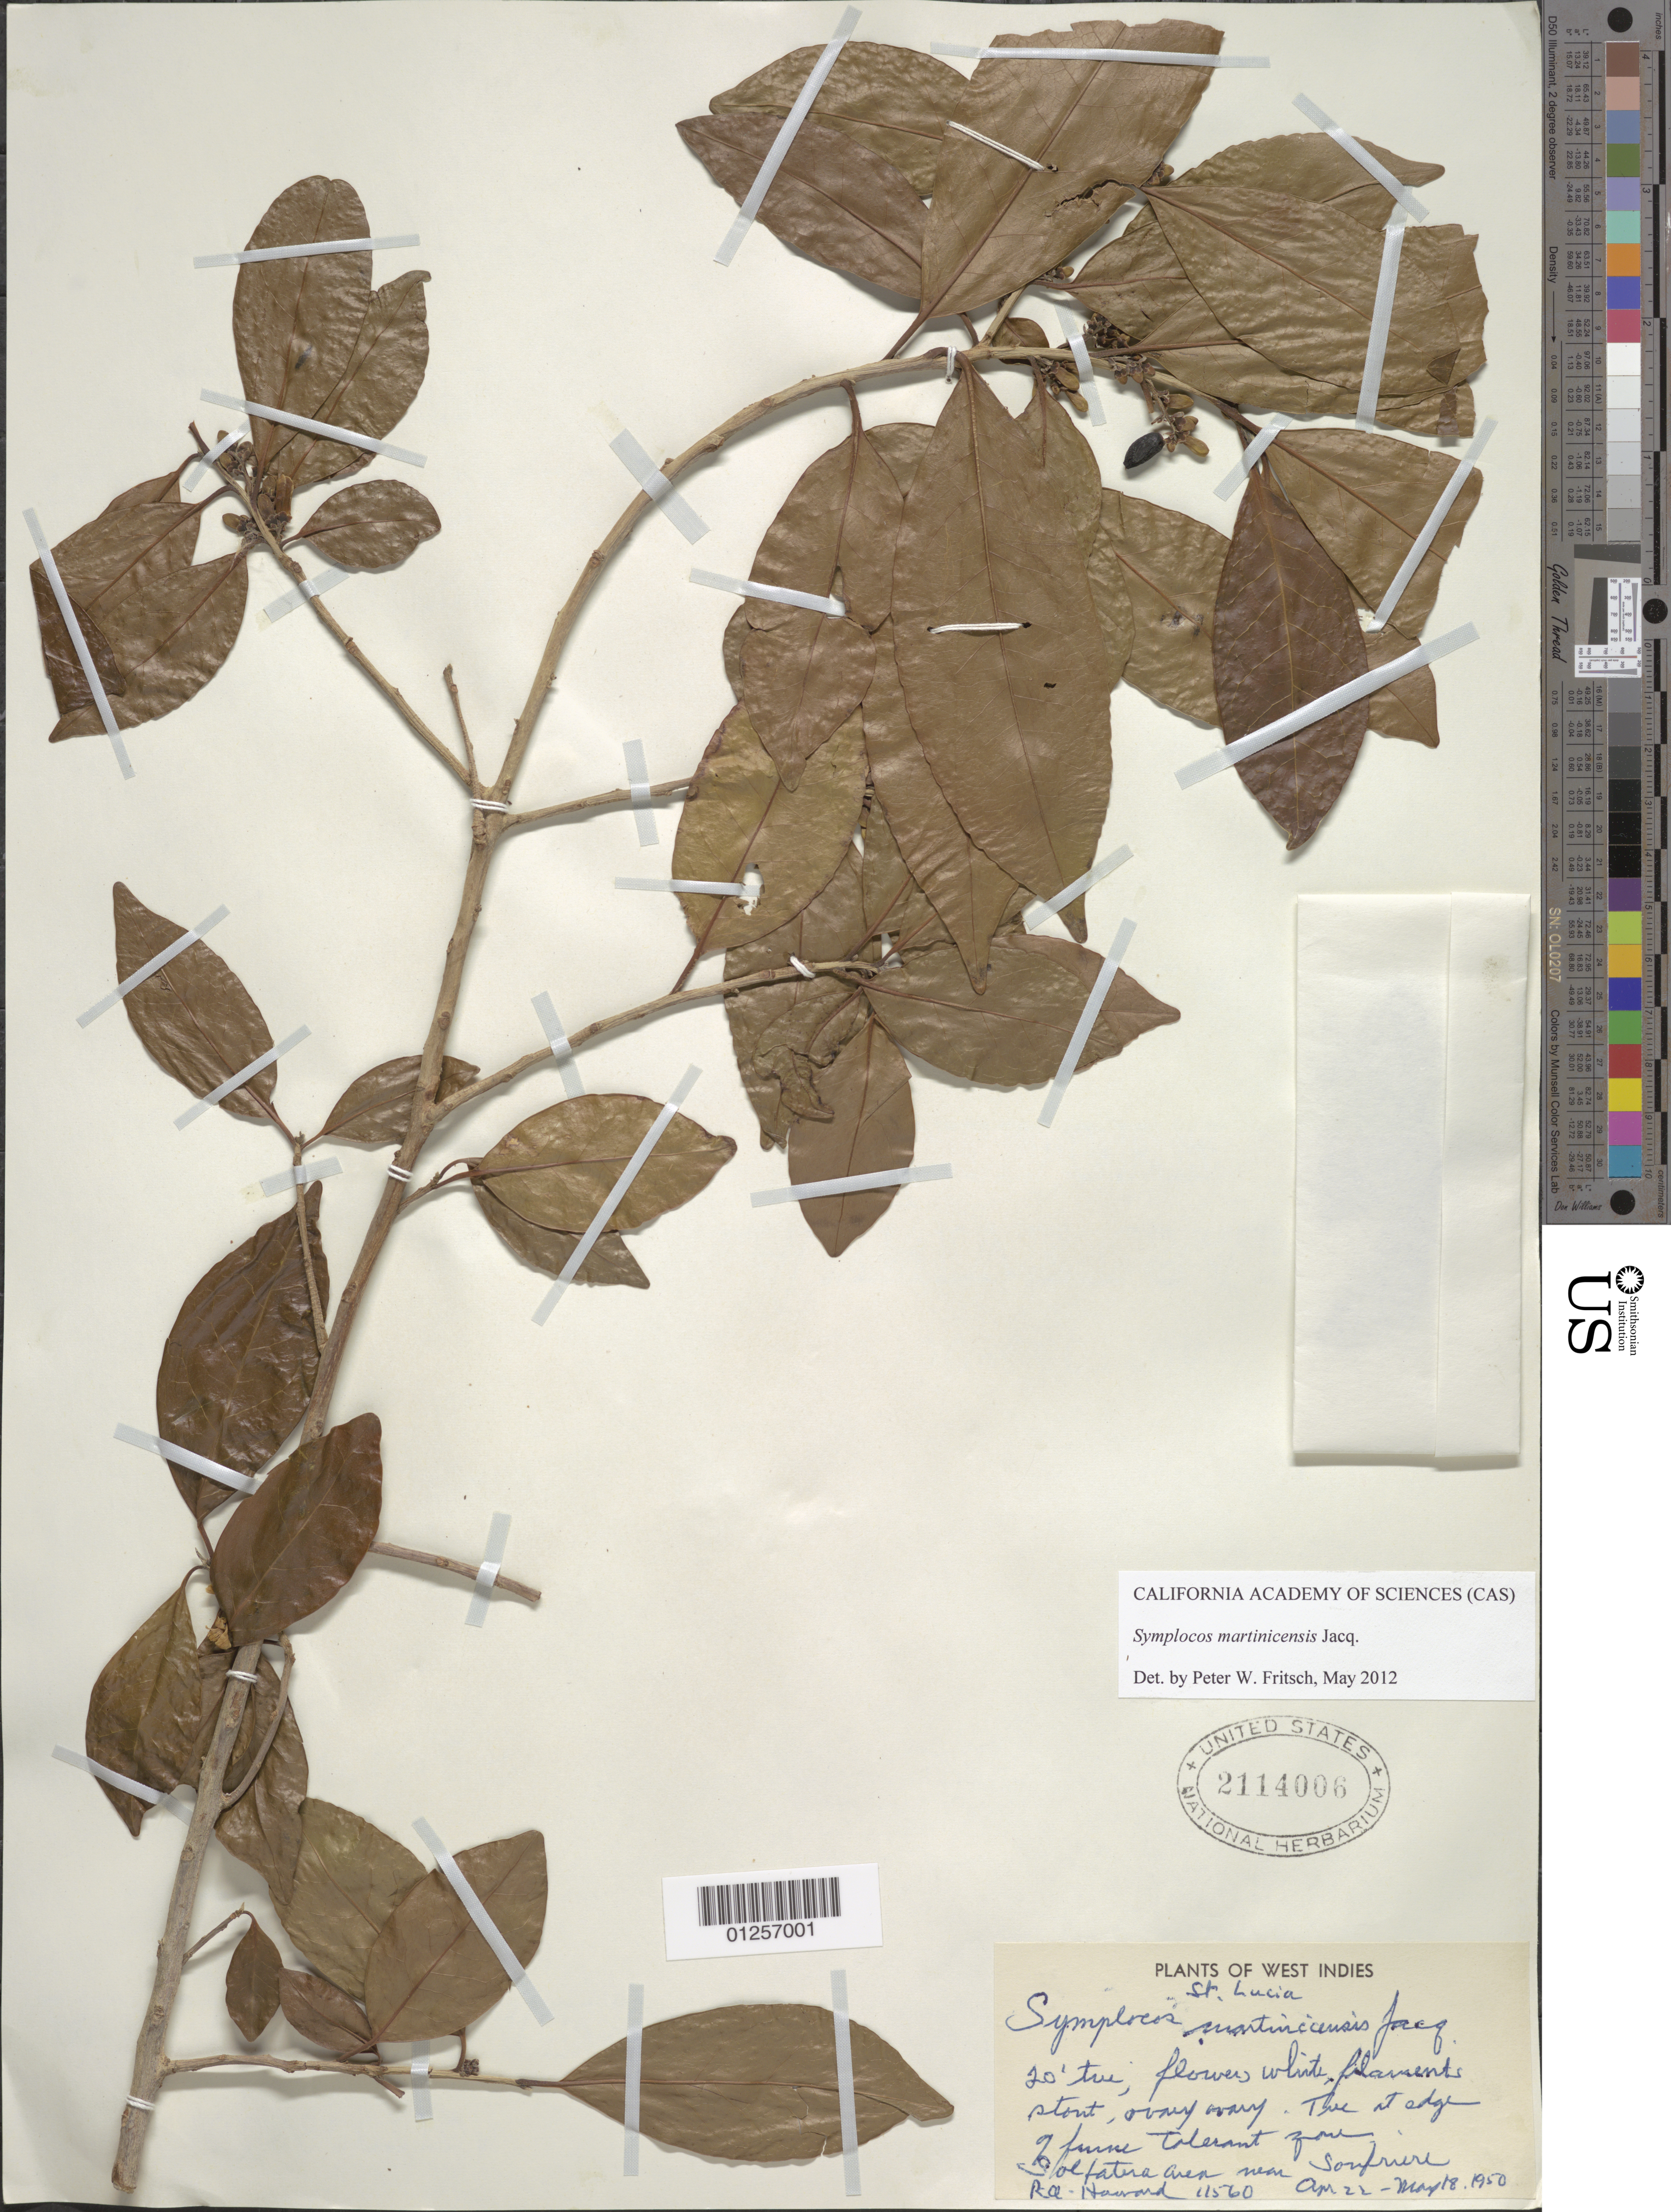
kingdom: Plantae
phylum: Tracheophyta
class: Magnoliopsida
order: Ericales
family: Symplocaceae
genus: Symplocos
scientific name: Symplocos martinicensis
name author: Jacq.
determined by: Fritsch, Peter W.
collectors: R. A. Howard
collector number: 11560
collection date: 1950-04-22/1950-05-18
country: St. Lucia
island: St. Lucia I.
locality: Solfatara area, near Soufriere.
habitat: At edge of fume tolerant zone.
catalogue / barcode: US 2114006